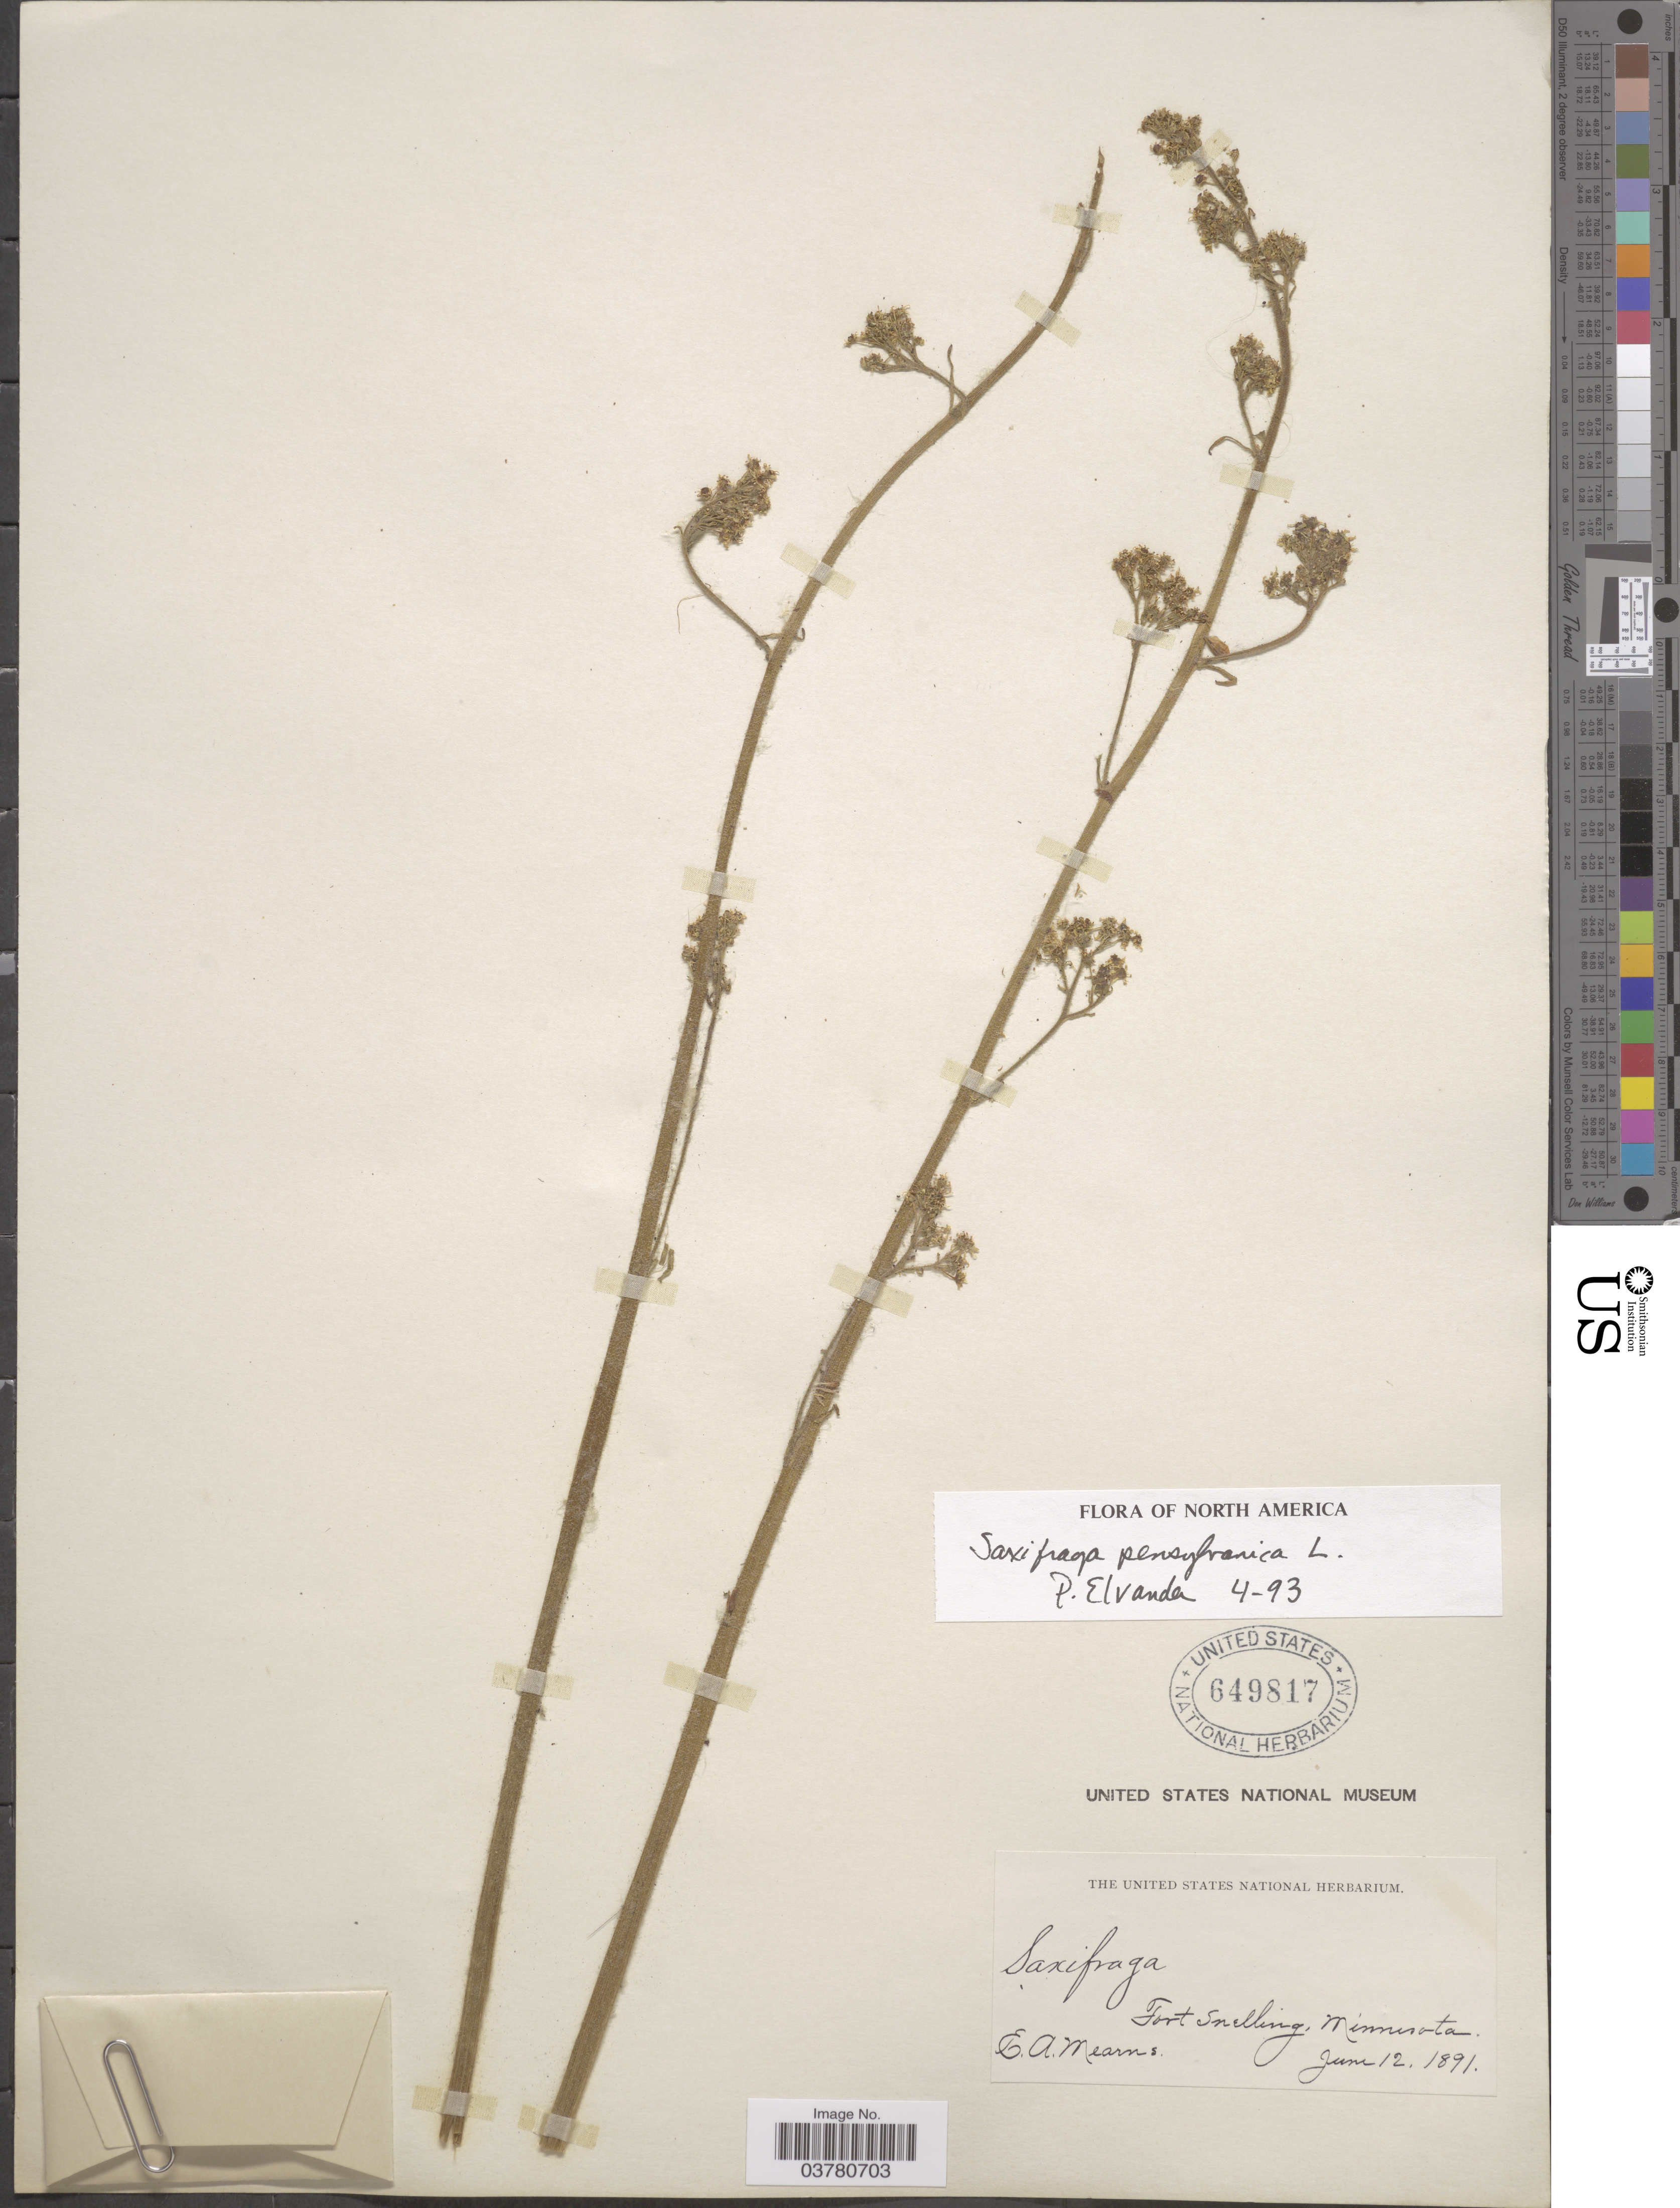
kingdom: Plantae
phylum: Tracheophyta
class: Magnoliopsida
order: Saxifragales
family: Saxifragaceae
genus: Micranthes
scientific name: Micranthes pensylvanica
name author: (L.) Haw.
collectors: E. A. Mearns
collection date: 1891-06-12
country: United States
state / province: Minnesota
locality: Fort Snelling.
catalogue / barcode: US 649817